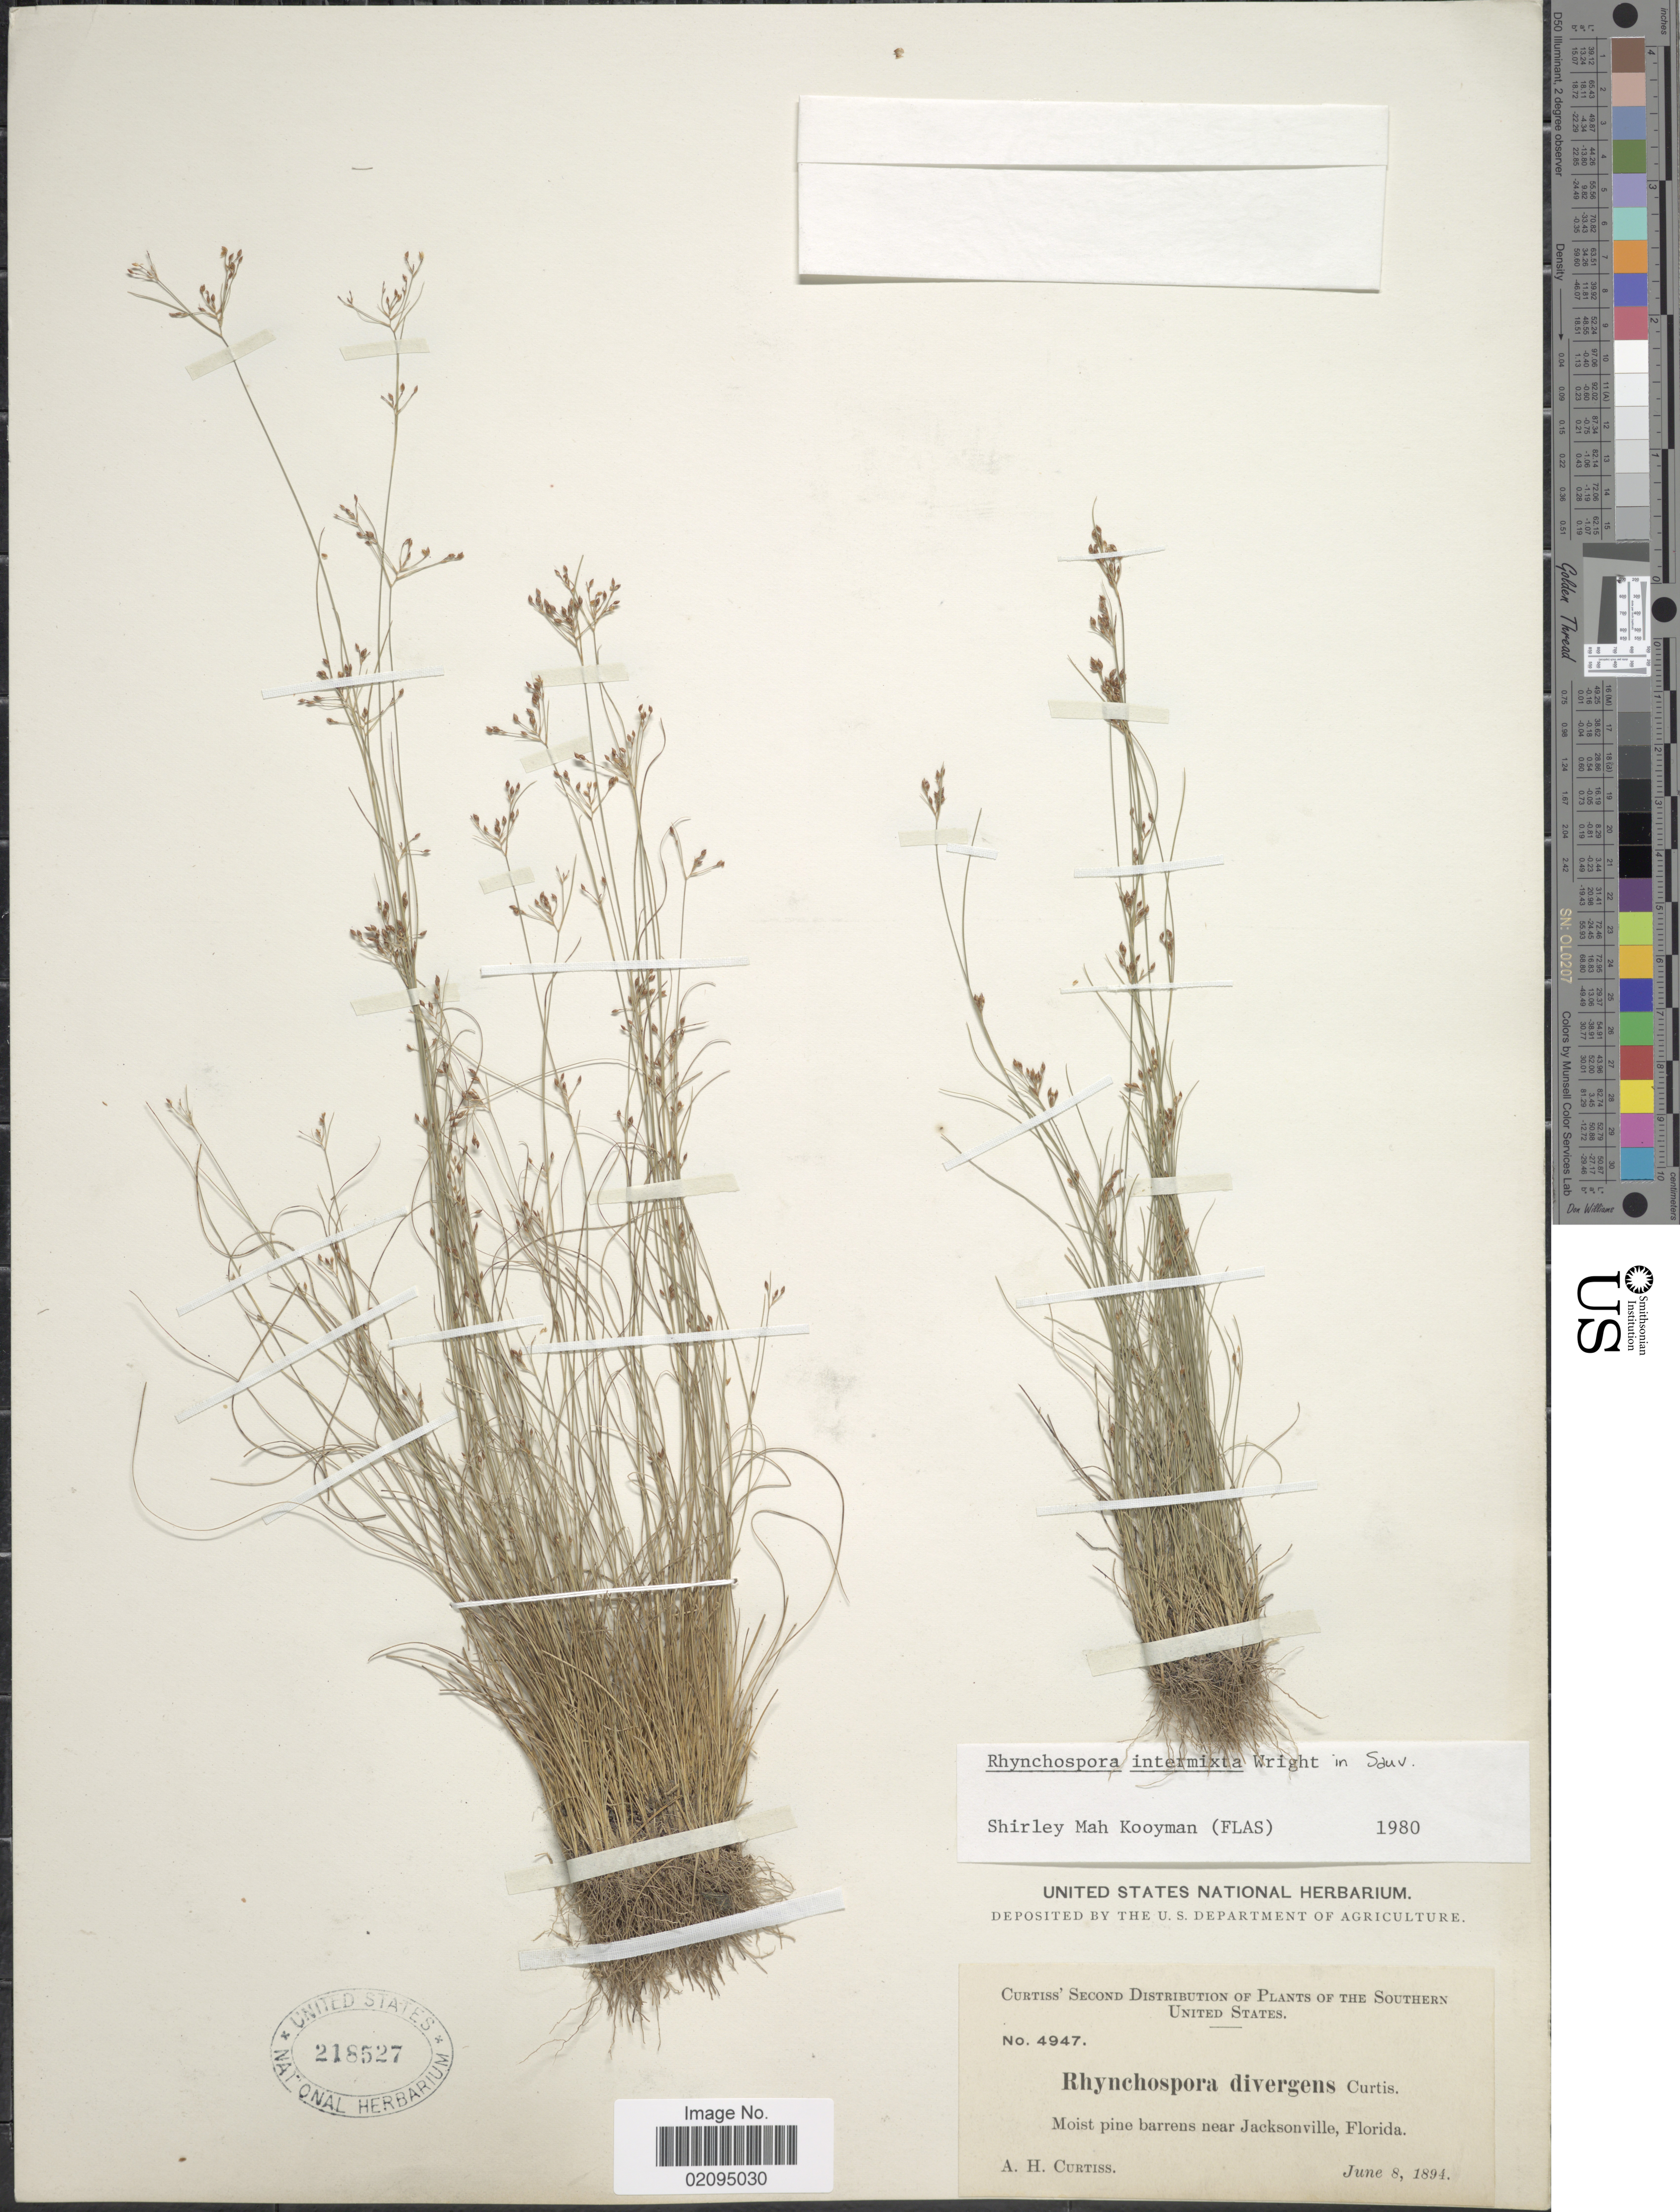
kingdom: Plantae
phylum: Tracheophyta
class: Liliopsida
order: Poales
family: Cyperaceae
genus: Rhynchospora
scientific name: Rhynchospora intermixta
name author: C. Wright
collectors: A. H. Curtiss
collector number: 4947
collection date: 1894-06-08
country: United States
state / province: Florida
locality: Near Jacksonville, Southern United States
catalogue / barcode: US 218527